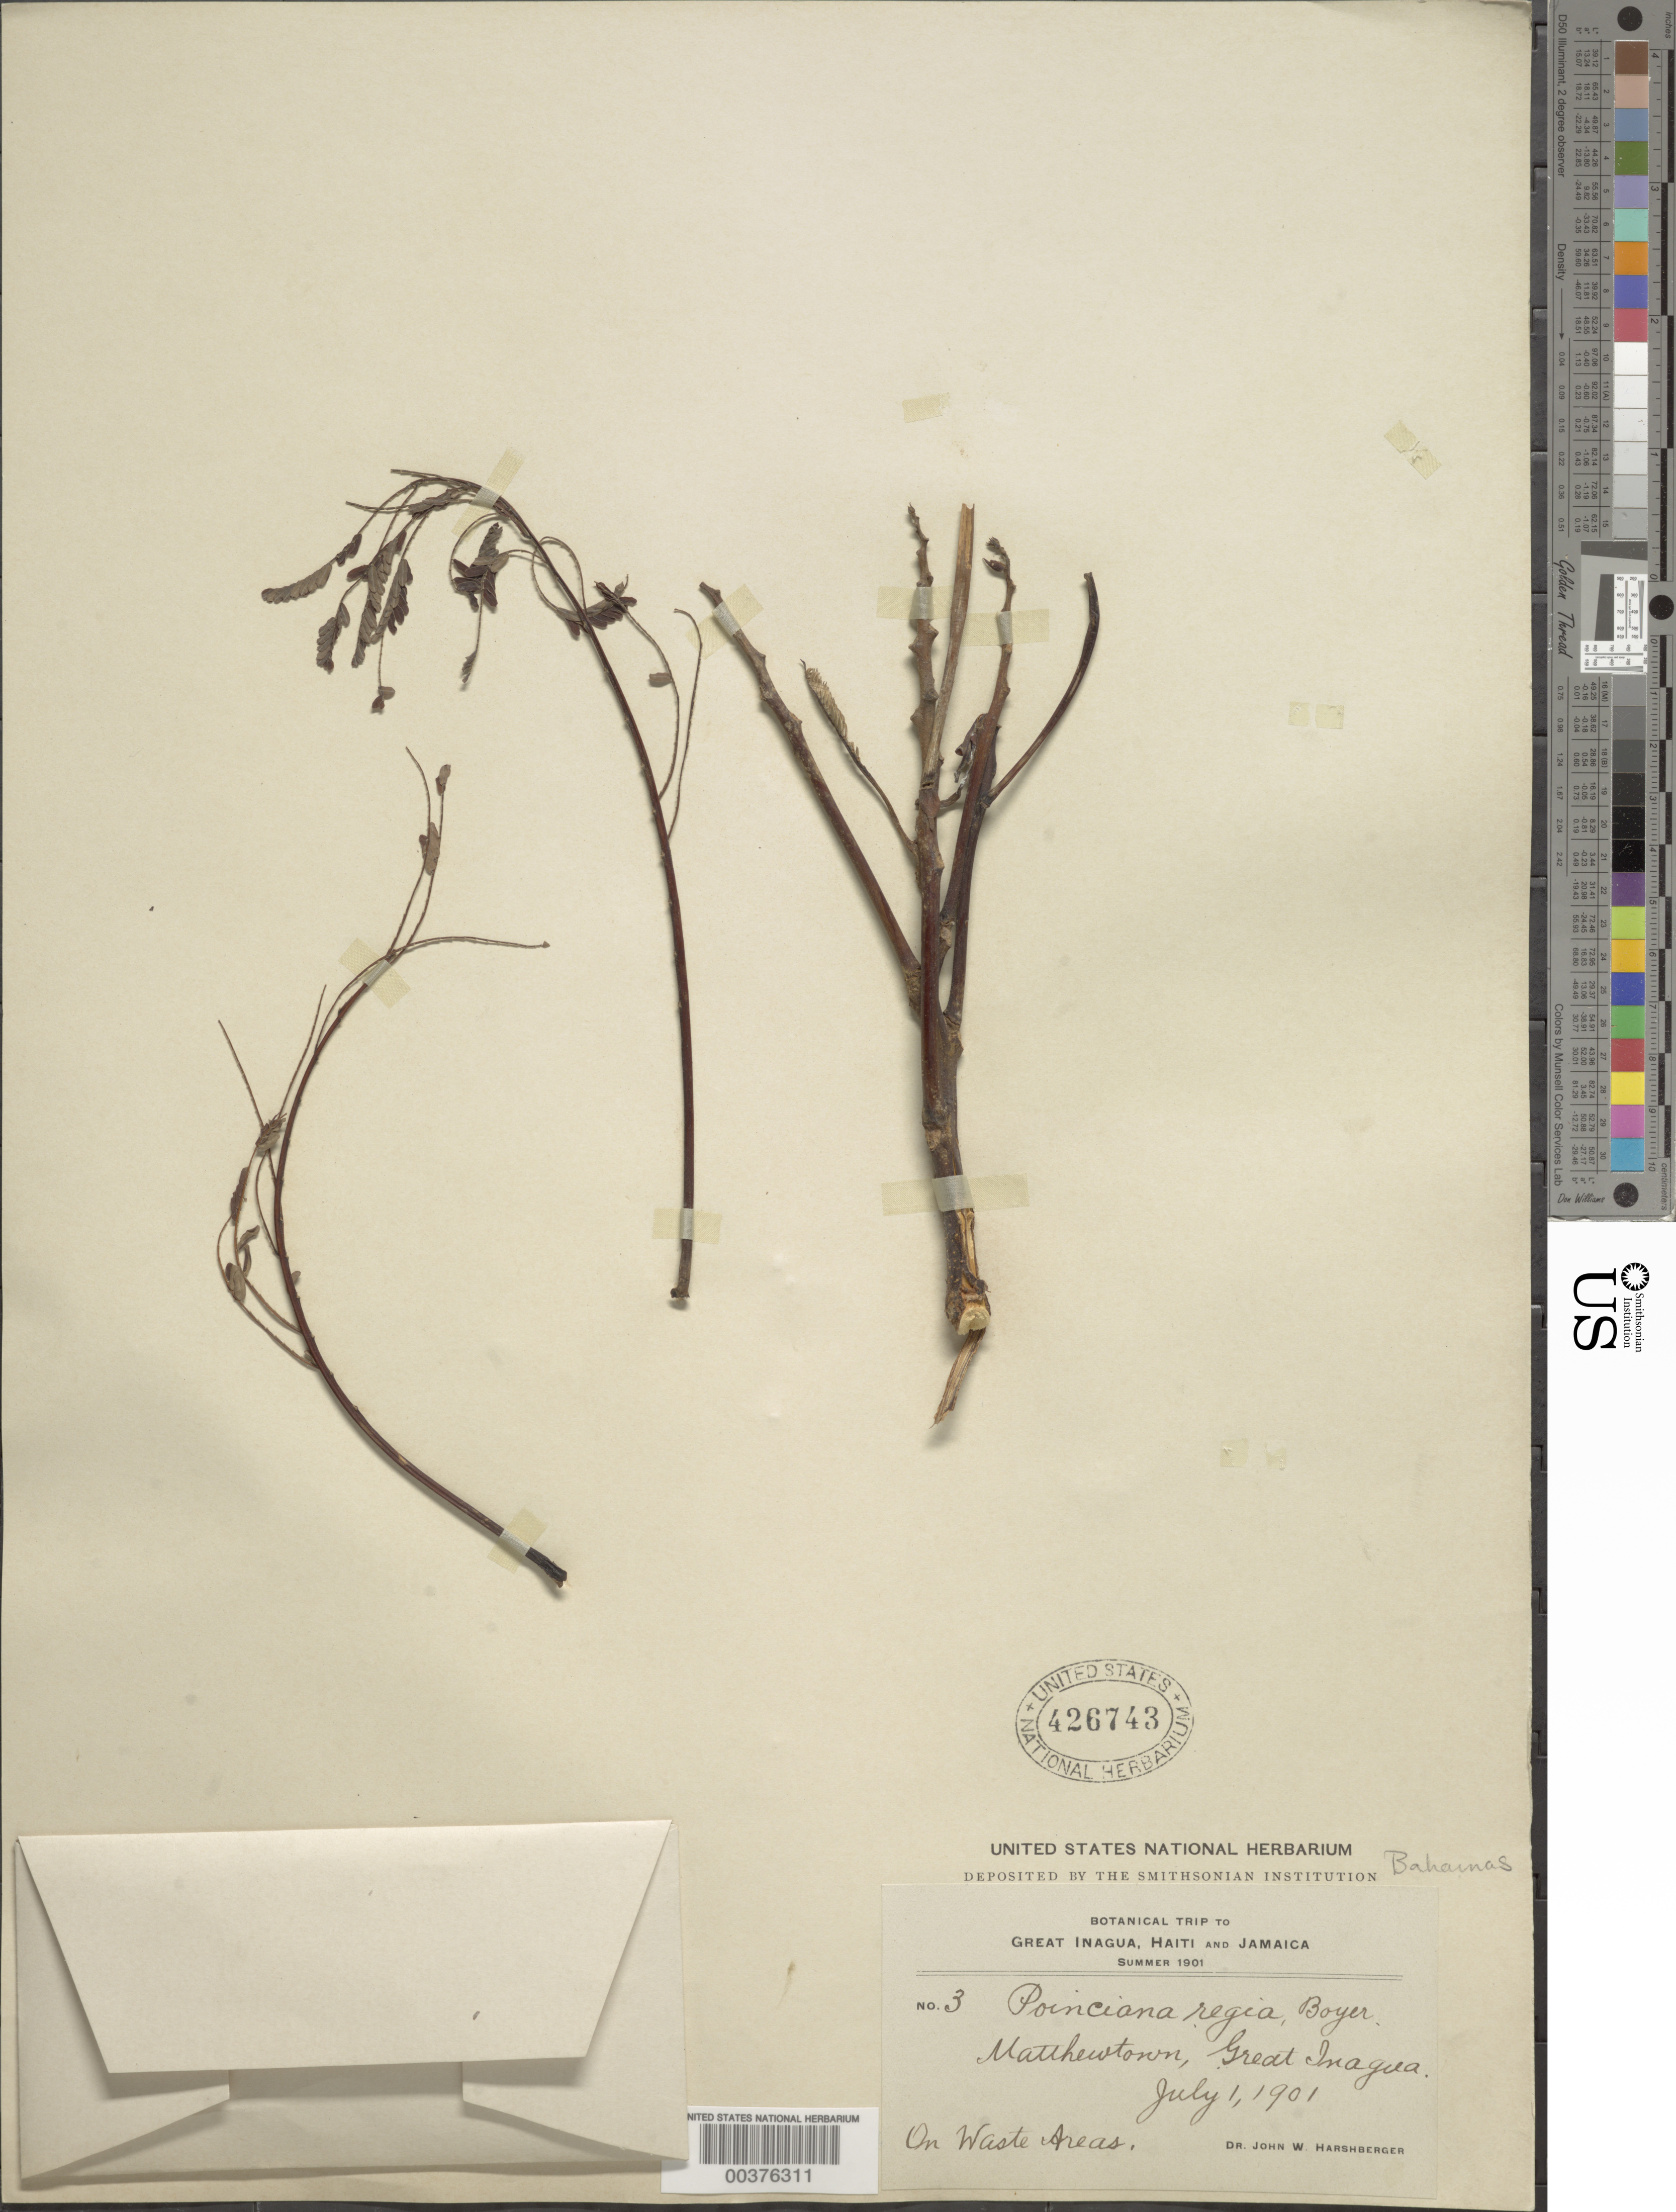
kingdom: Plantae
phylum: Tracheophyta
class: Magnoliopsida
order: Fabales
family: Fabaceae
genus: Delonix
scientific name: Delonix regia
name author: (Bojer ex Hook.) Raf.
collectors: J. W. Harshberger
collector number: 3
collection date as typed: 01 Jul 1901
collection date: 1901-07-01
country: Bahamas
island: Great Inagua Island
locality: Matthewstown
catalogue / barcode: US 426743